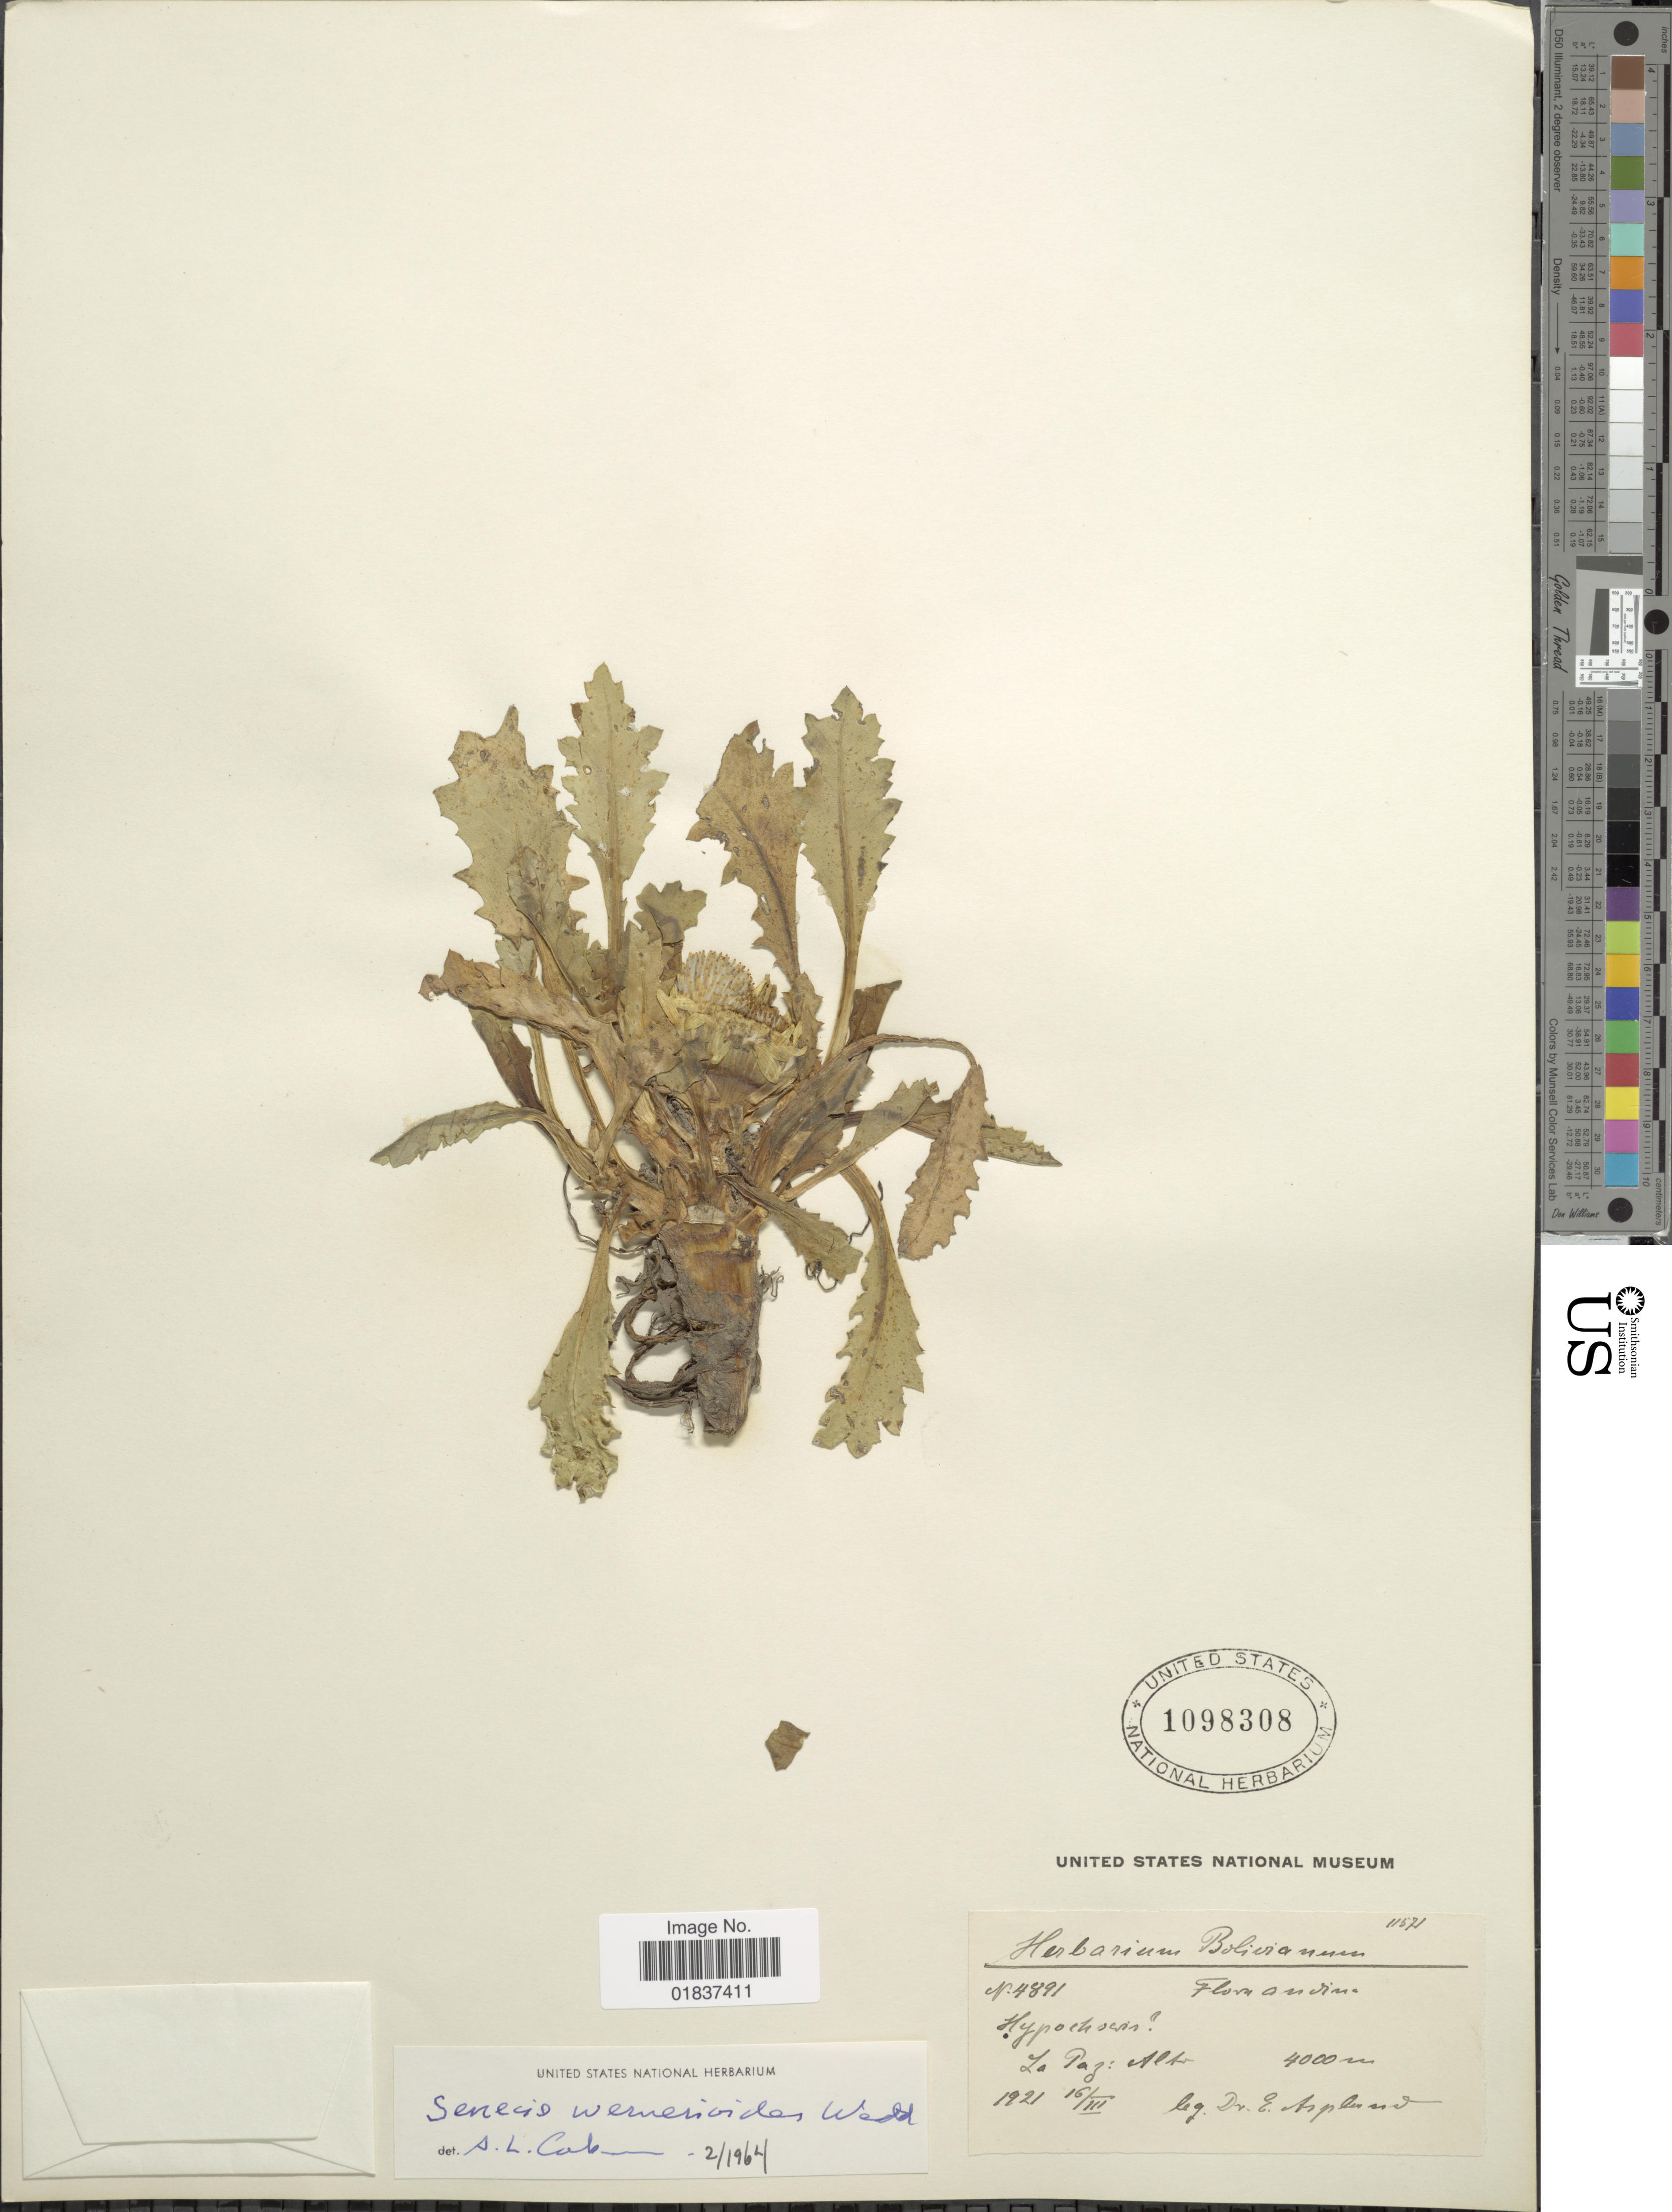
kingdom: Plantae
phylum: Tracheophyta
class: Magnoliopsida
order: Asterales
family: Asteraceae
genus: Senecio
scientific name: Senecio breviscapus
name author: DC.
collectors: E. Asplund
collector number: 4891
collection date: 1921-03-16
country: Bolivia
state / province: La Paz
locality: La Paz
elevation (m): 4000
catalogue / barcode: US 1098308